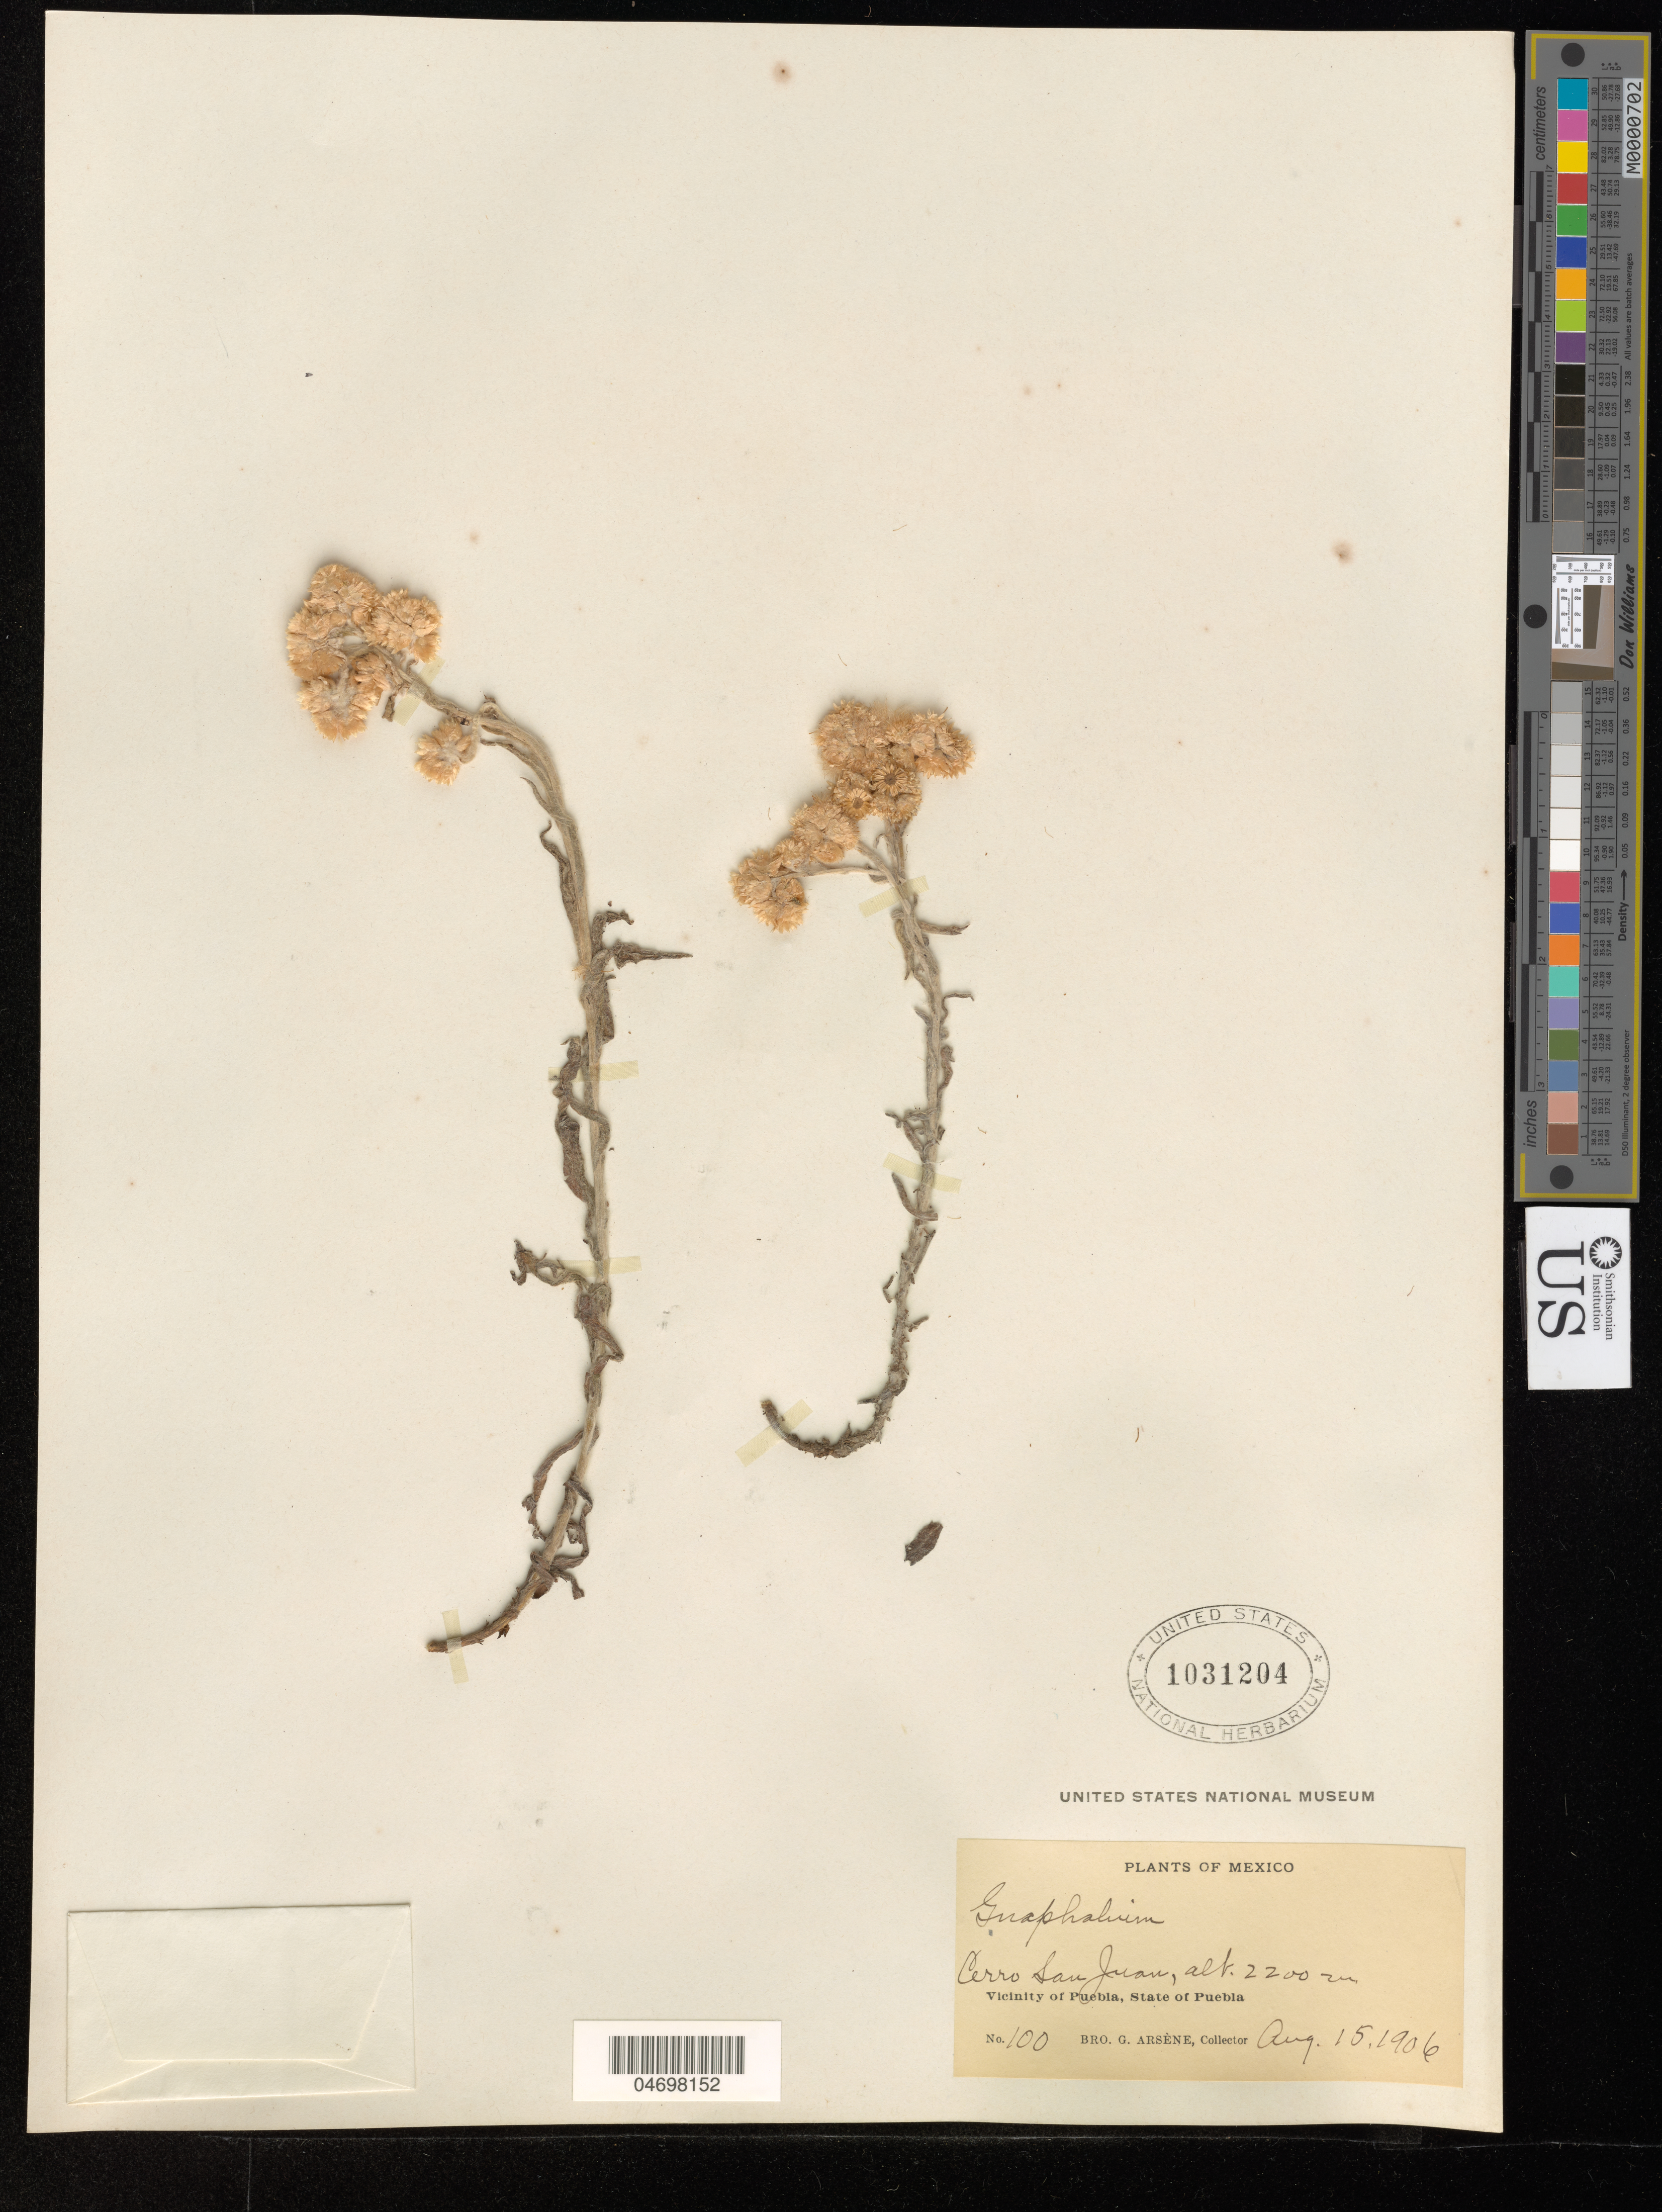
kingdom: Plantae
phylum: Tracheophyta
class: Magnoliopsida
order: Asterales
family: Asteraceae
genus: Gnaphalium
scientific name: Gnaphalium sp.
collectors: Bro. G. Arsène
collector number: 100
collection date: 1906-08-15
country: Mexico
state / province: Puebla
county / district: Puebla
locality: Cerro San Juan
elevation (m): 2200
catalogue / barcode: US 1031204